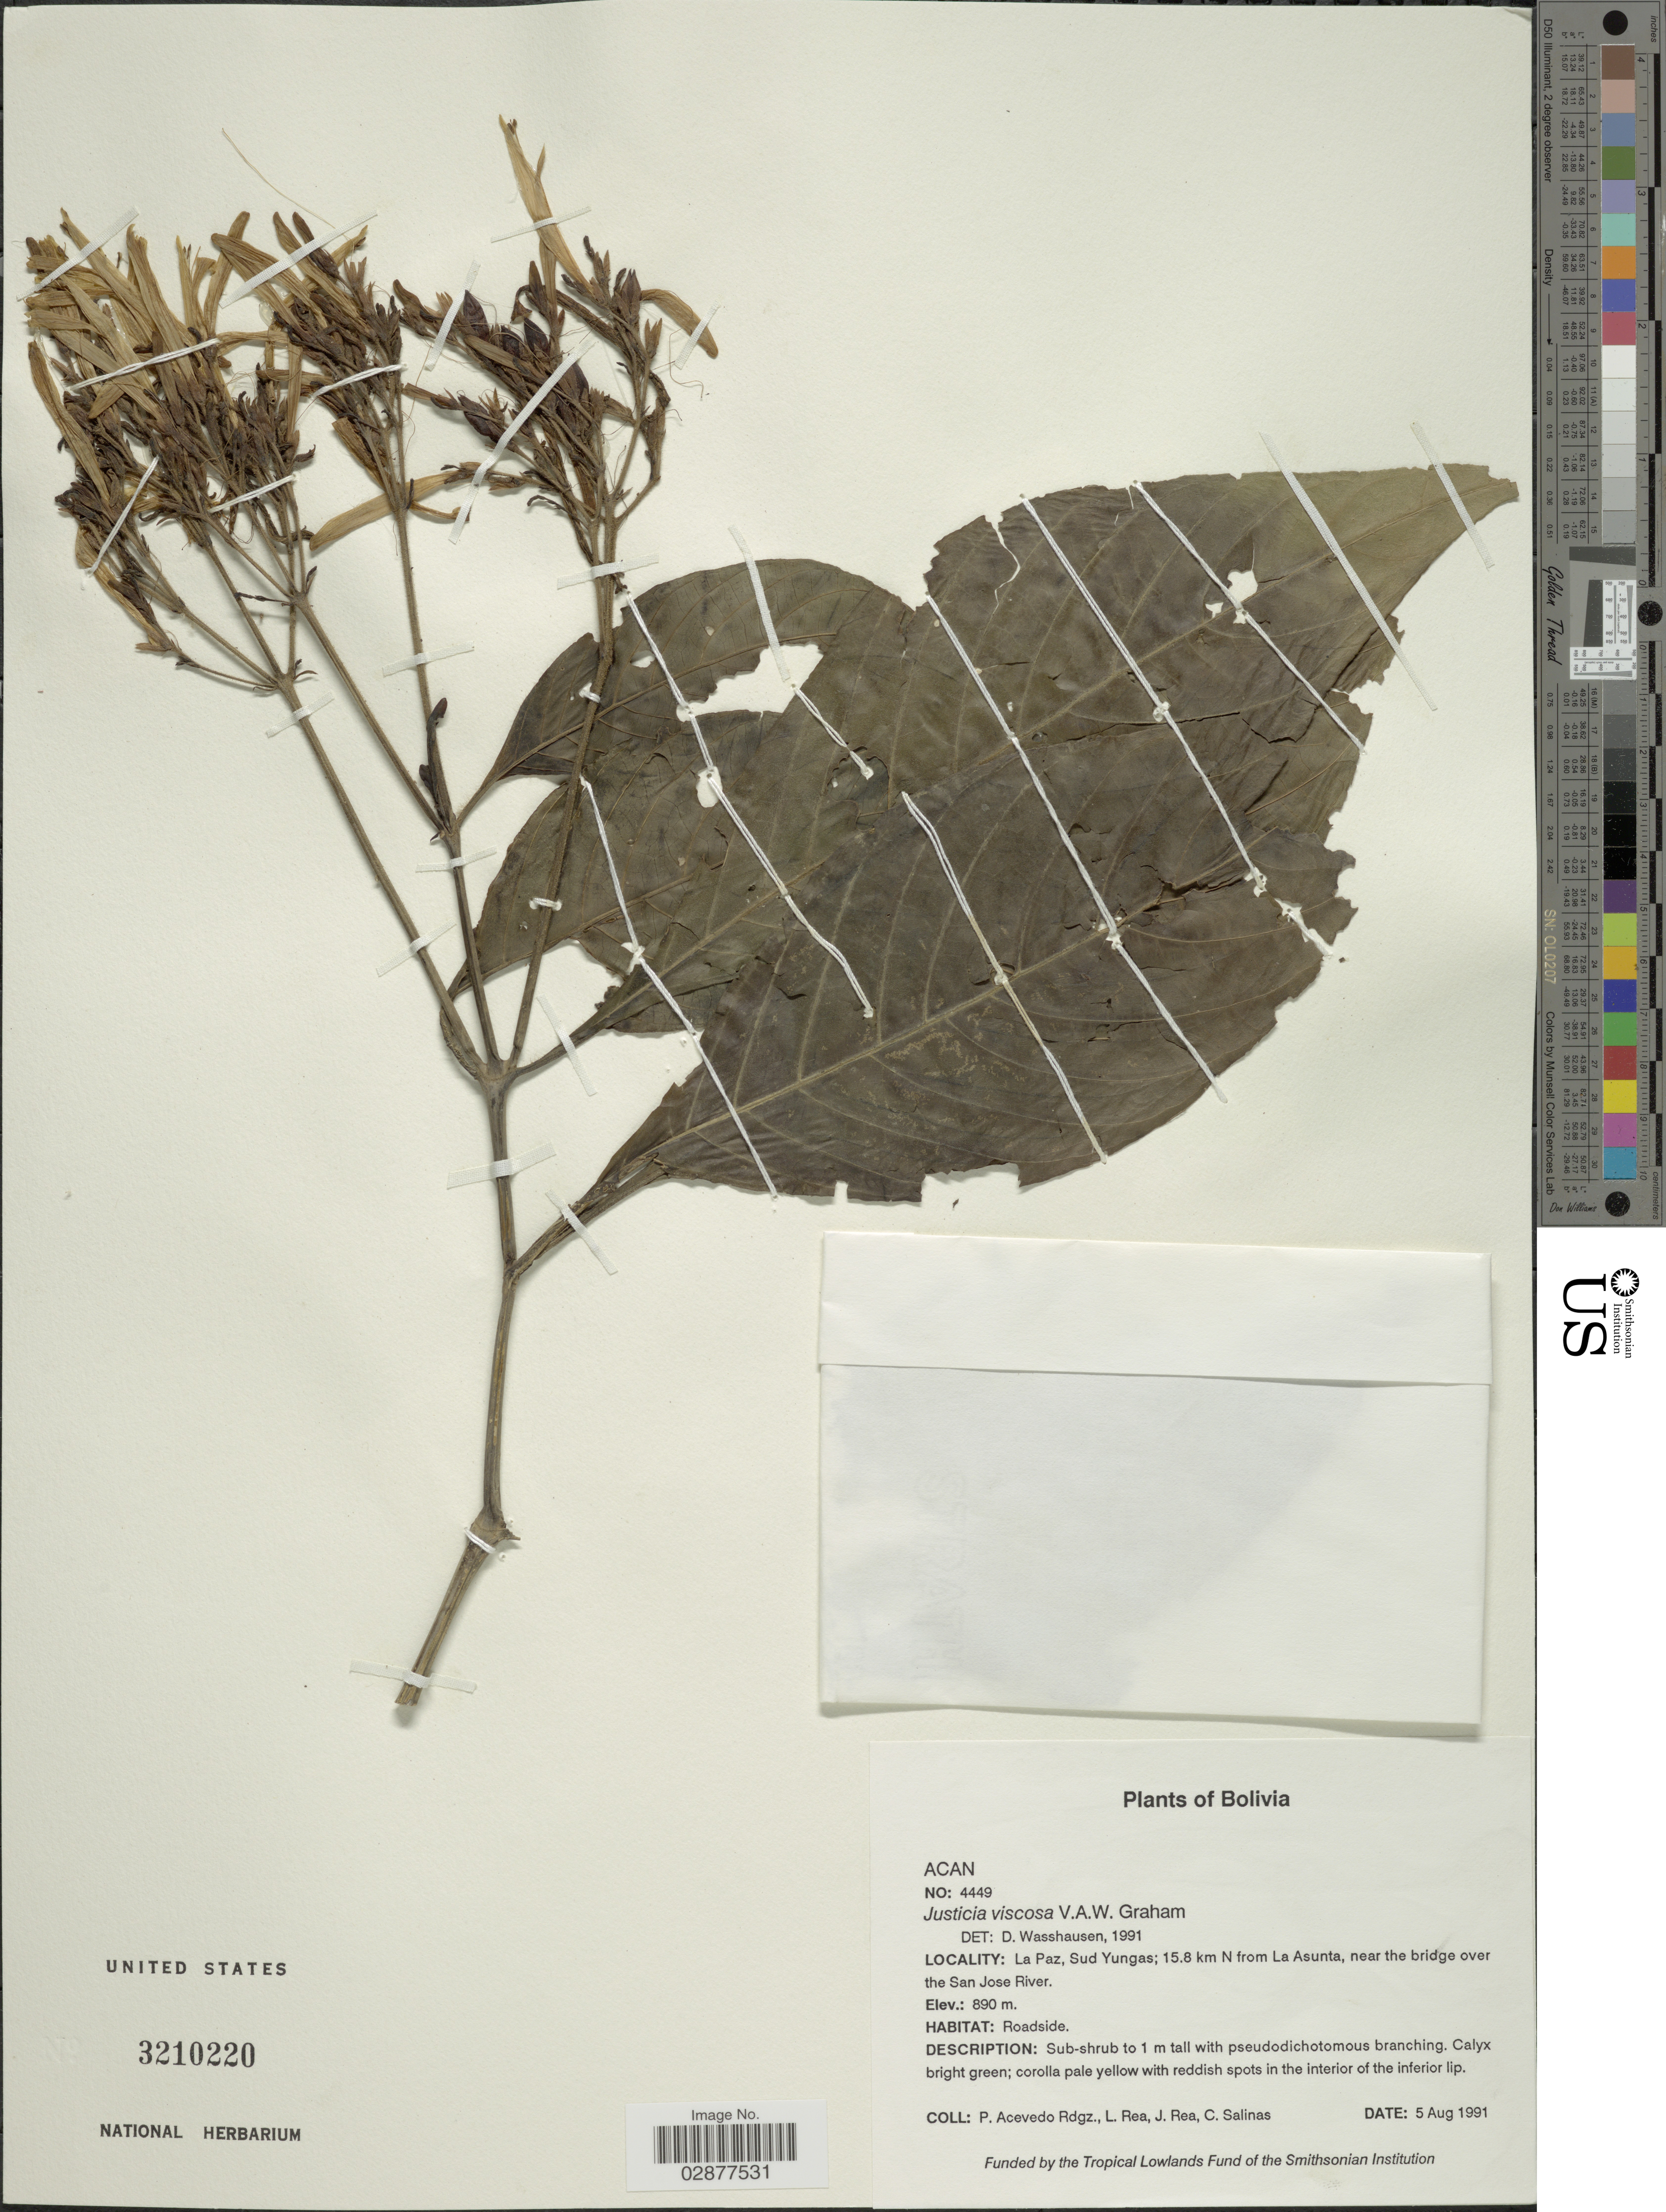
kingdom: Plantae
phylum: Tracheophyta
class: Magnoliopsida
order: Lamiales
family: Acanthaceae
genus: Justicia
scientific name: Justicia boliviensis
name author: (Bremek.) V.A.W. Graham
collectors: P. Acevedo-Rodr., L. Rea, J. Rea & C. Salinas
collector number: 4449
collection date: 1991-08-05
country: Bolivia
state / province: La Paz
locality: Sud Yungas; 15.8 km N from La Asunta, near the bridge over the San Jose River.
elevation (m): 890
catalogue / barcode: US 3210220